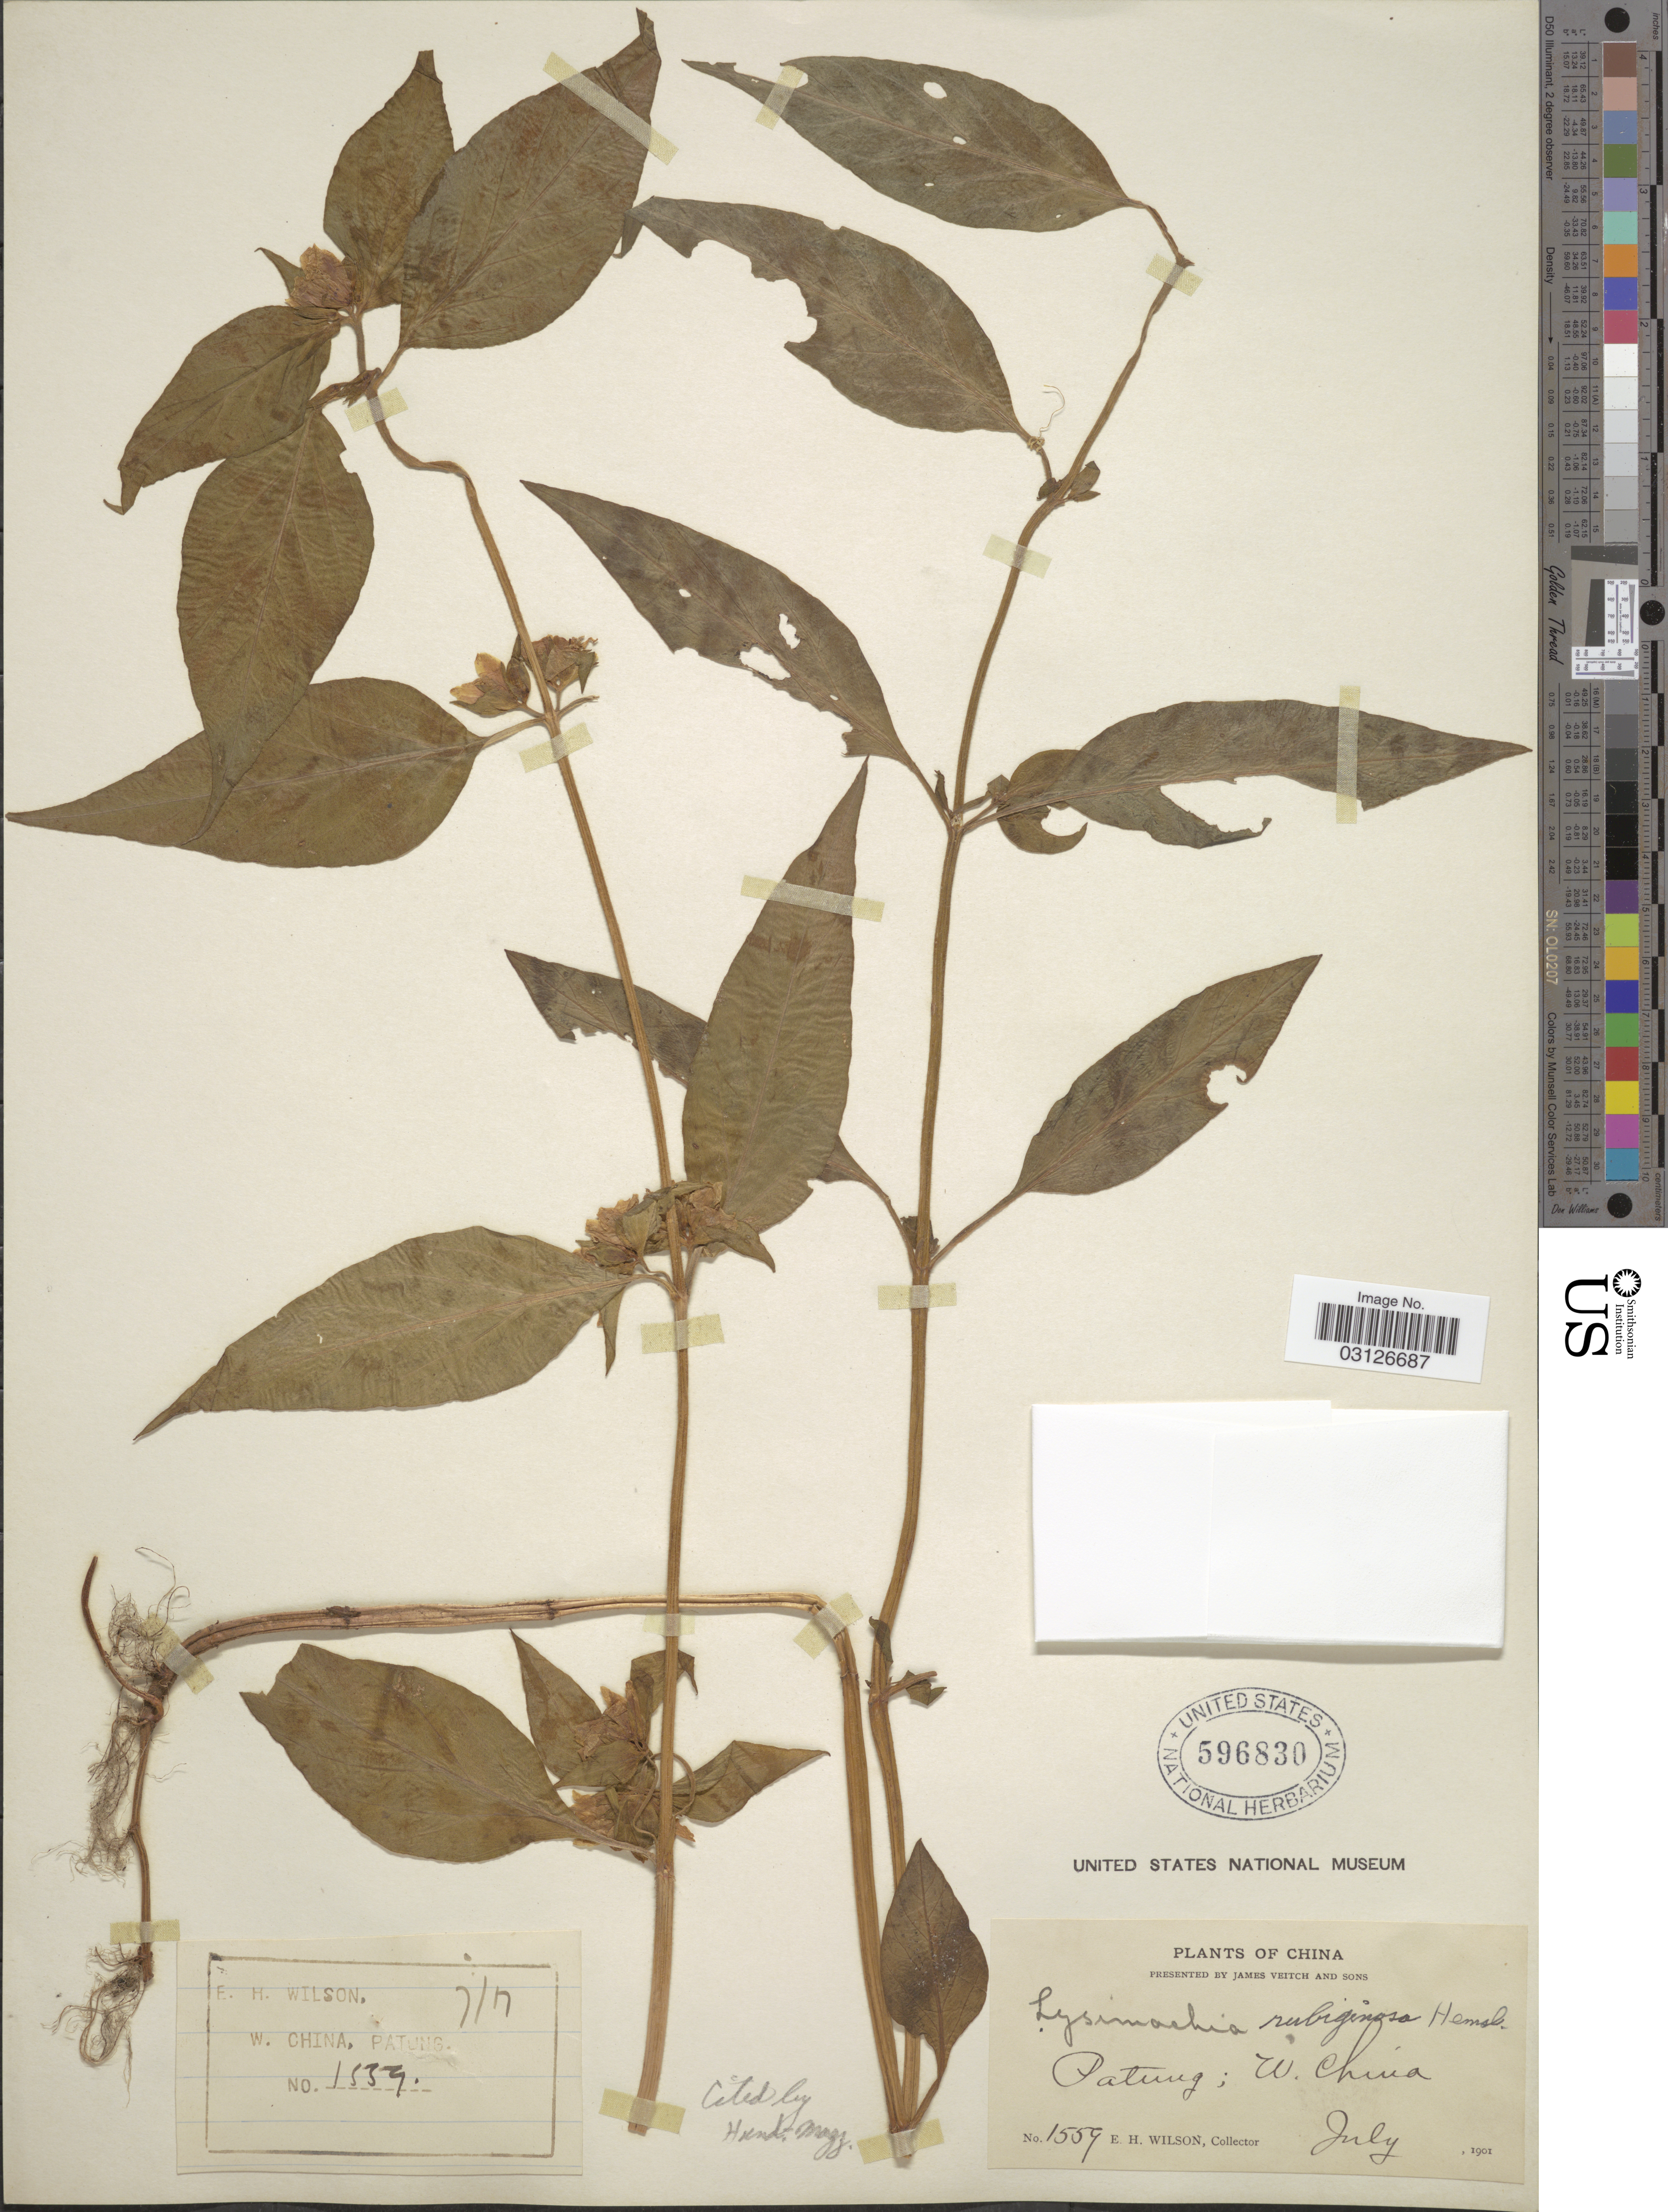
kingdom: Plantae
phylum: Tracheophyta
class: Magnoliopsida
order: Ericales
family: Primulaceae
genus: Lysimachia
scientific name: Lysimachia rubiginosa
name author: Hemsl.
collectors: E. H. Wilson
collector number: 1559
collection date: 1901-07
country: China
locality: W. China, Patung.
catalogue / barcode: US 596830